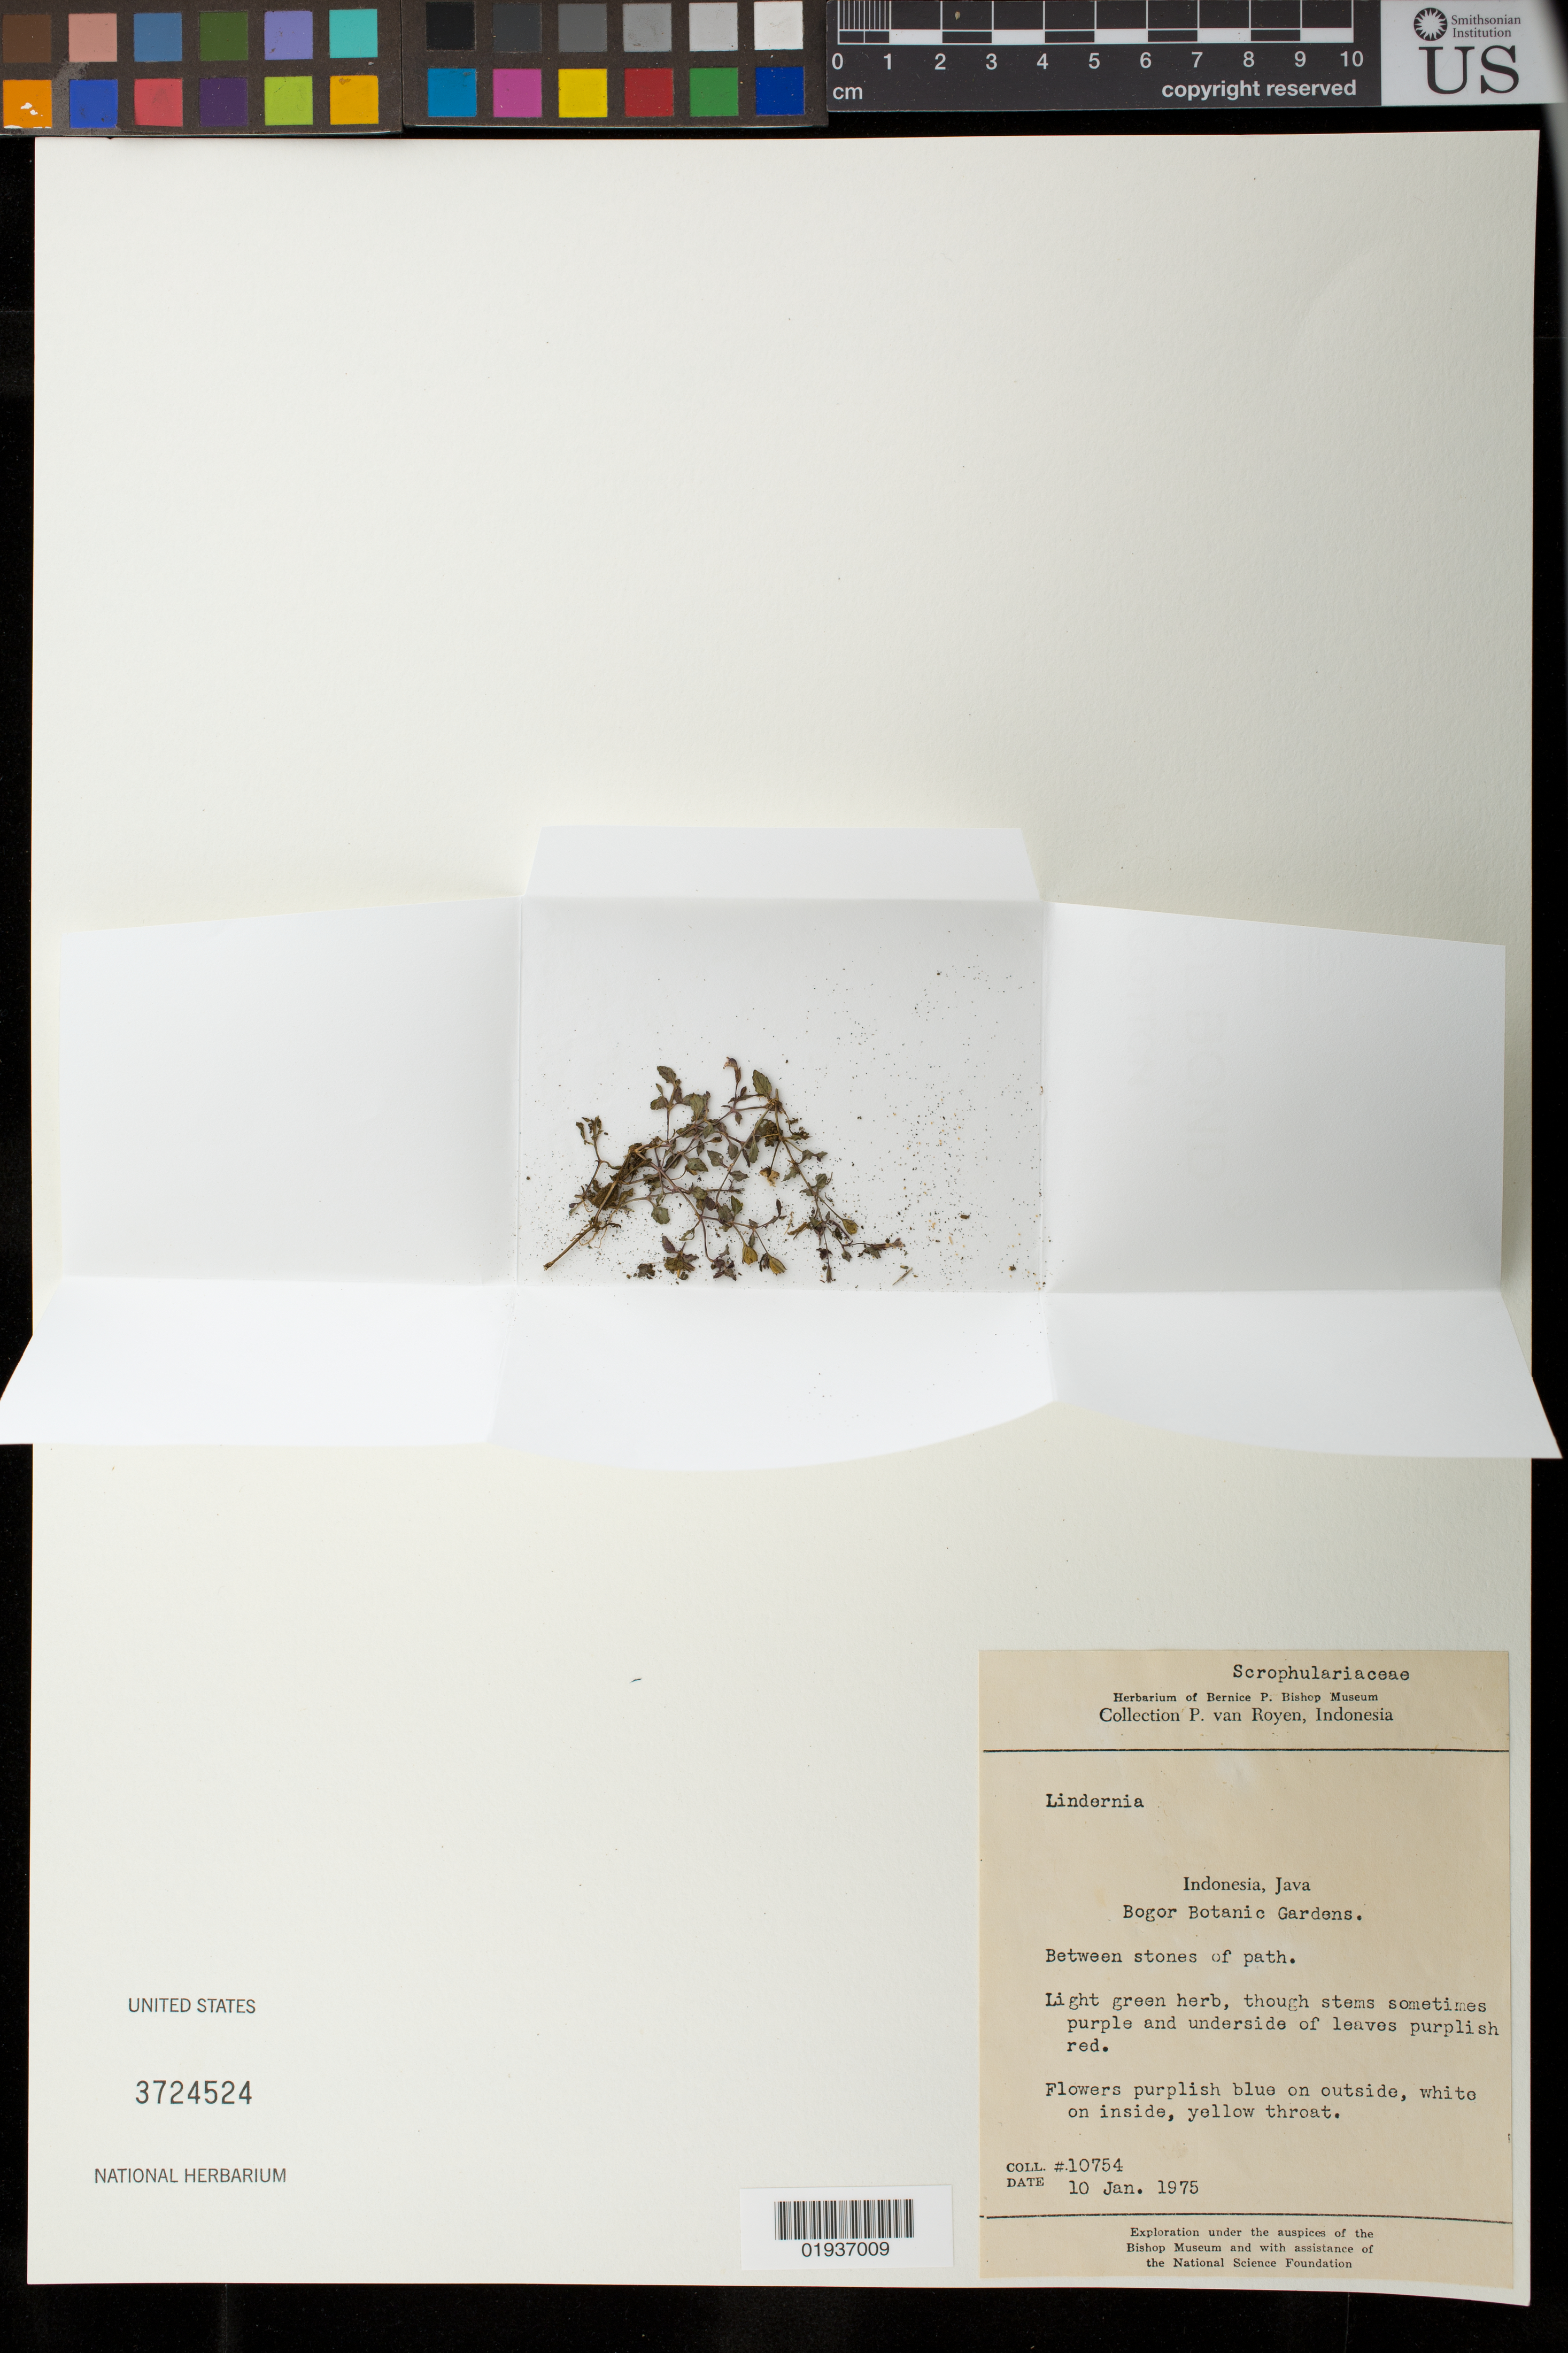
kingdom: Plantae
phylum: Tracheophyta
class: Magnoliopsida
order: Lamiales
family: Linderniaceae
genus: Lindernia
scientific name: Lindernia sp.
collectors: P. van Royen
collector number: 10754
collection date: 1975-01-10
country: Indonesia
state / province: Java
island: Java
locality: Bogor Botanic Gardens, between stones of path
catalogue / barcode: US 3724524